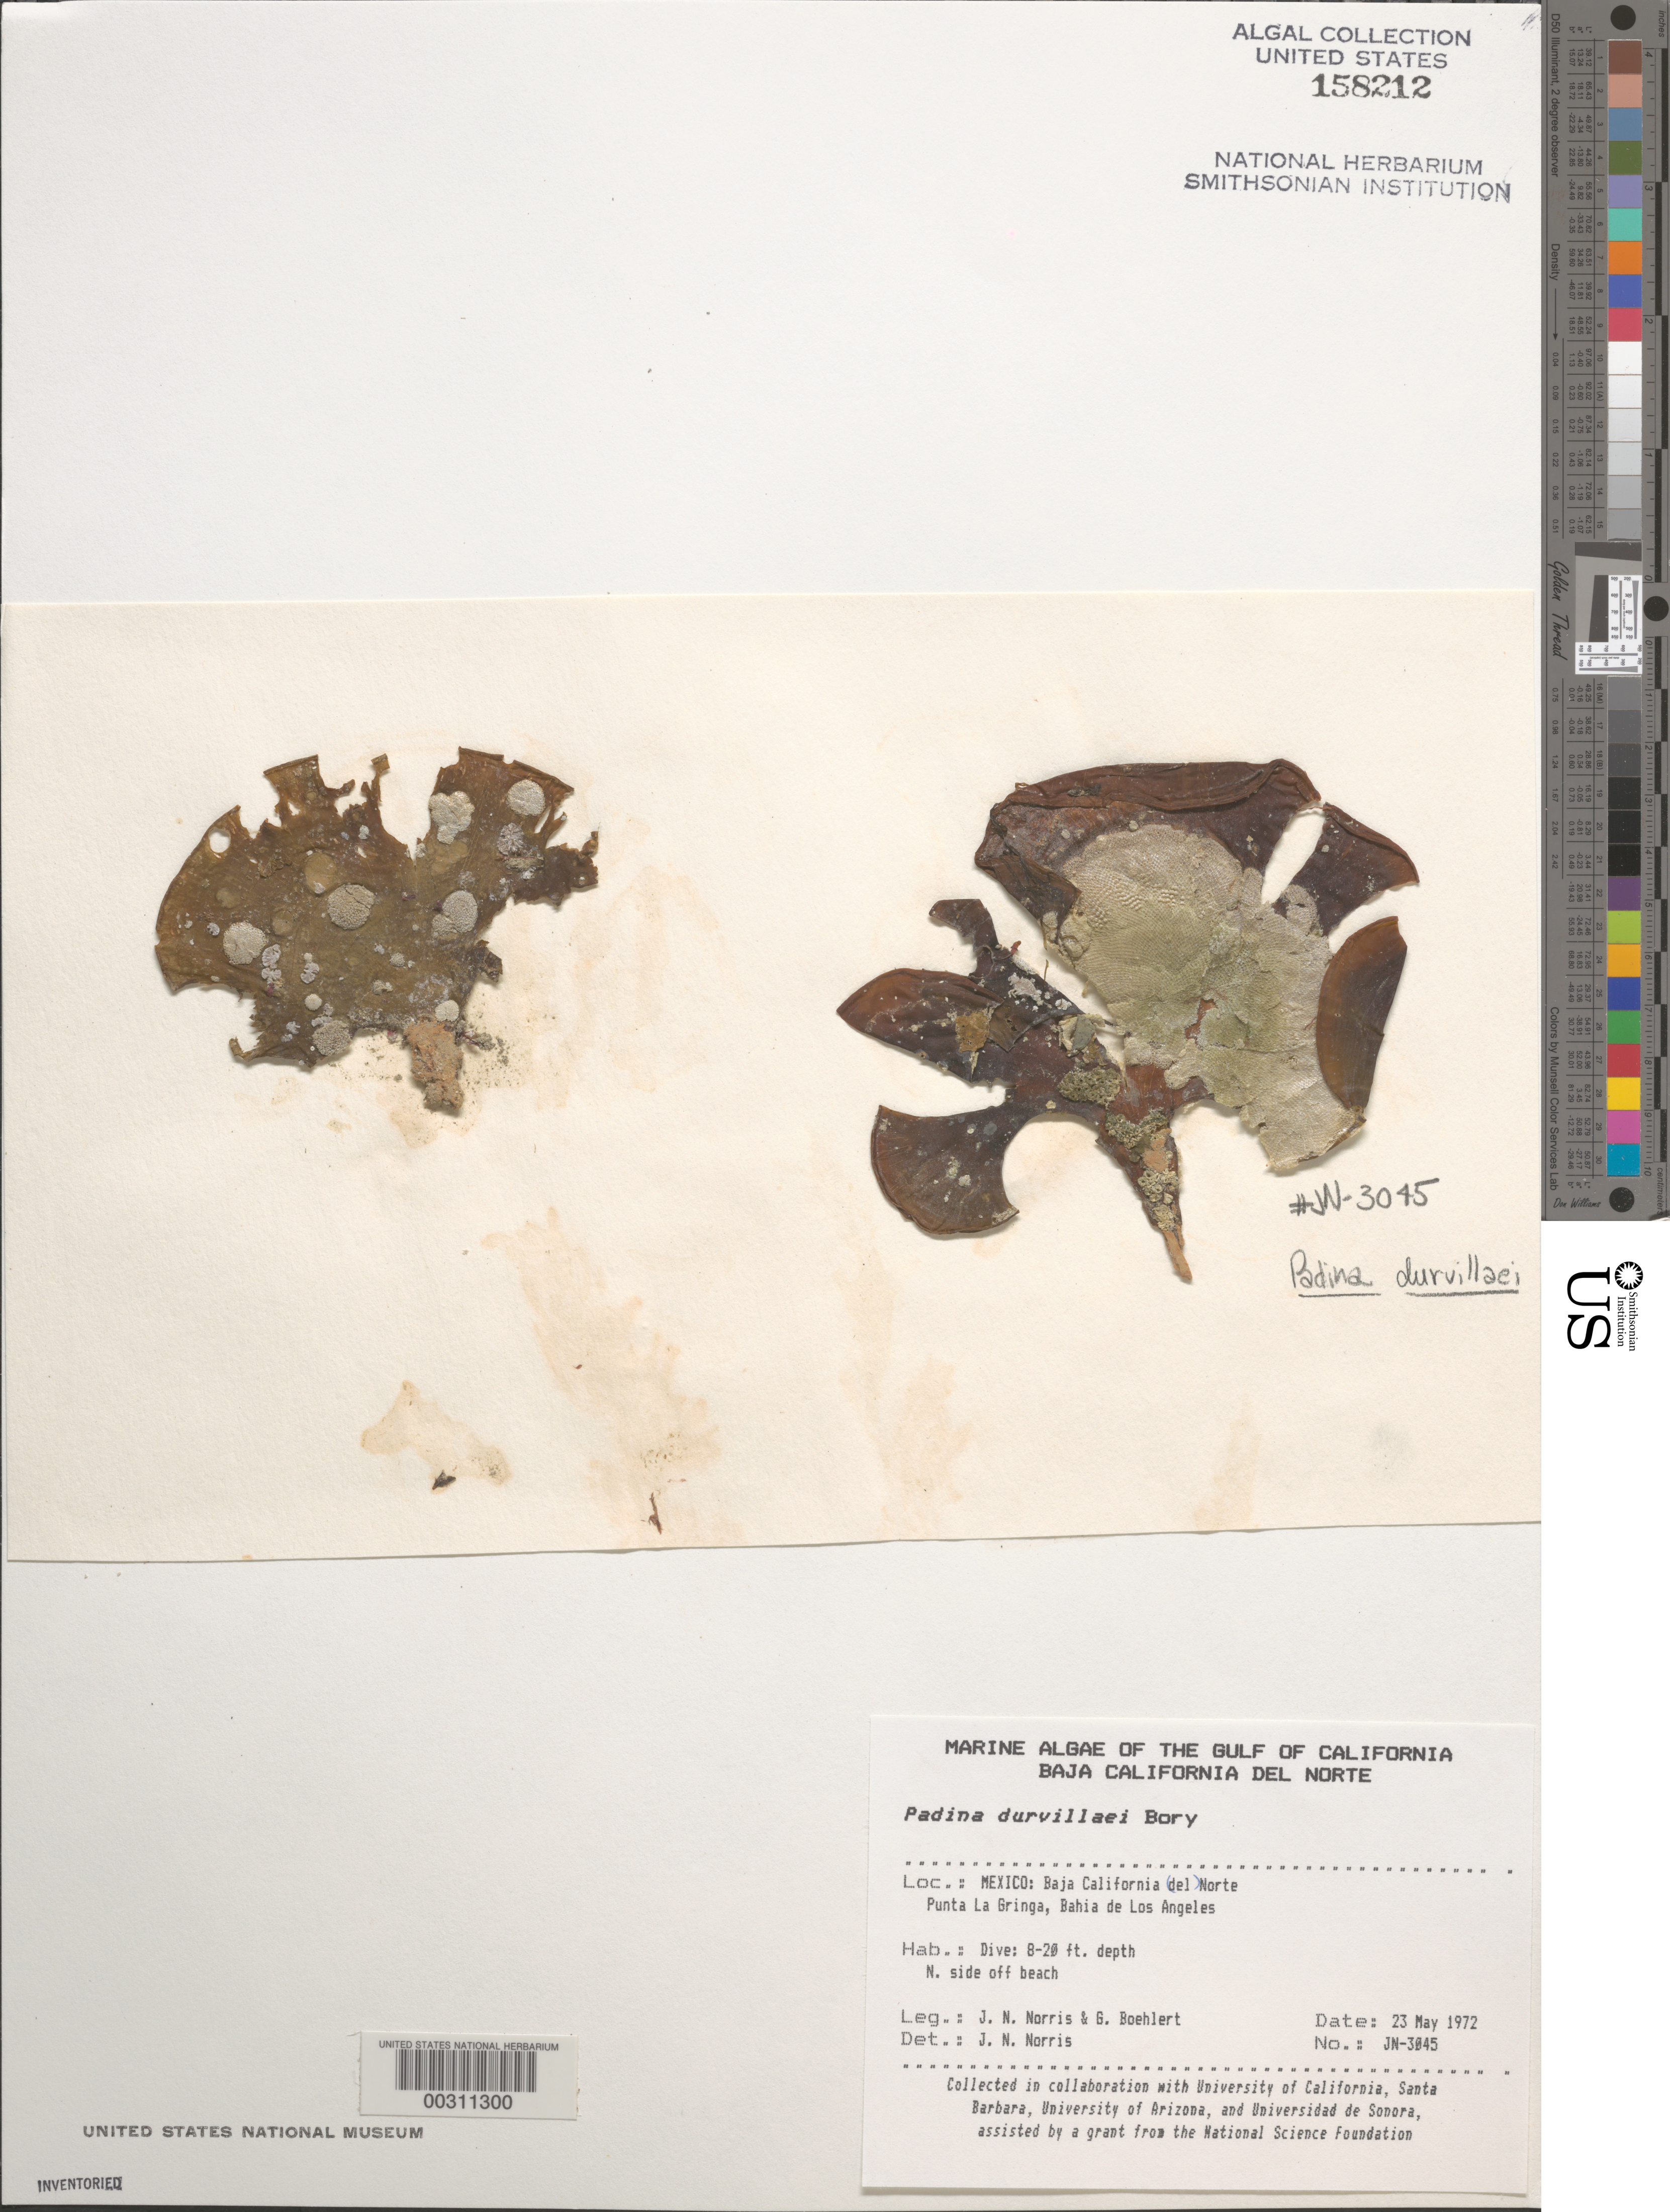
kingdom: Chromista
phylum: Ochrophyta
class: Phaeophyceae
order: Dictyotales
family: Dictyotaceae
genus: Padina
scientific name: Padina durvillaei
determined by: Norris, James N.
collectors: J. N. Norris, M. H. Hommersand, M. Yoshizaki & G. Boehlert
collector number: JN-3045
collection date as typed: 22 May 1972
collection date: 1972-05-22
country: Mexico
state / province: Baja California Norte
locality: Punta La Gringa, Bahia de los Angeles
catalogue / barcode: US 158212